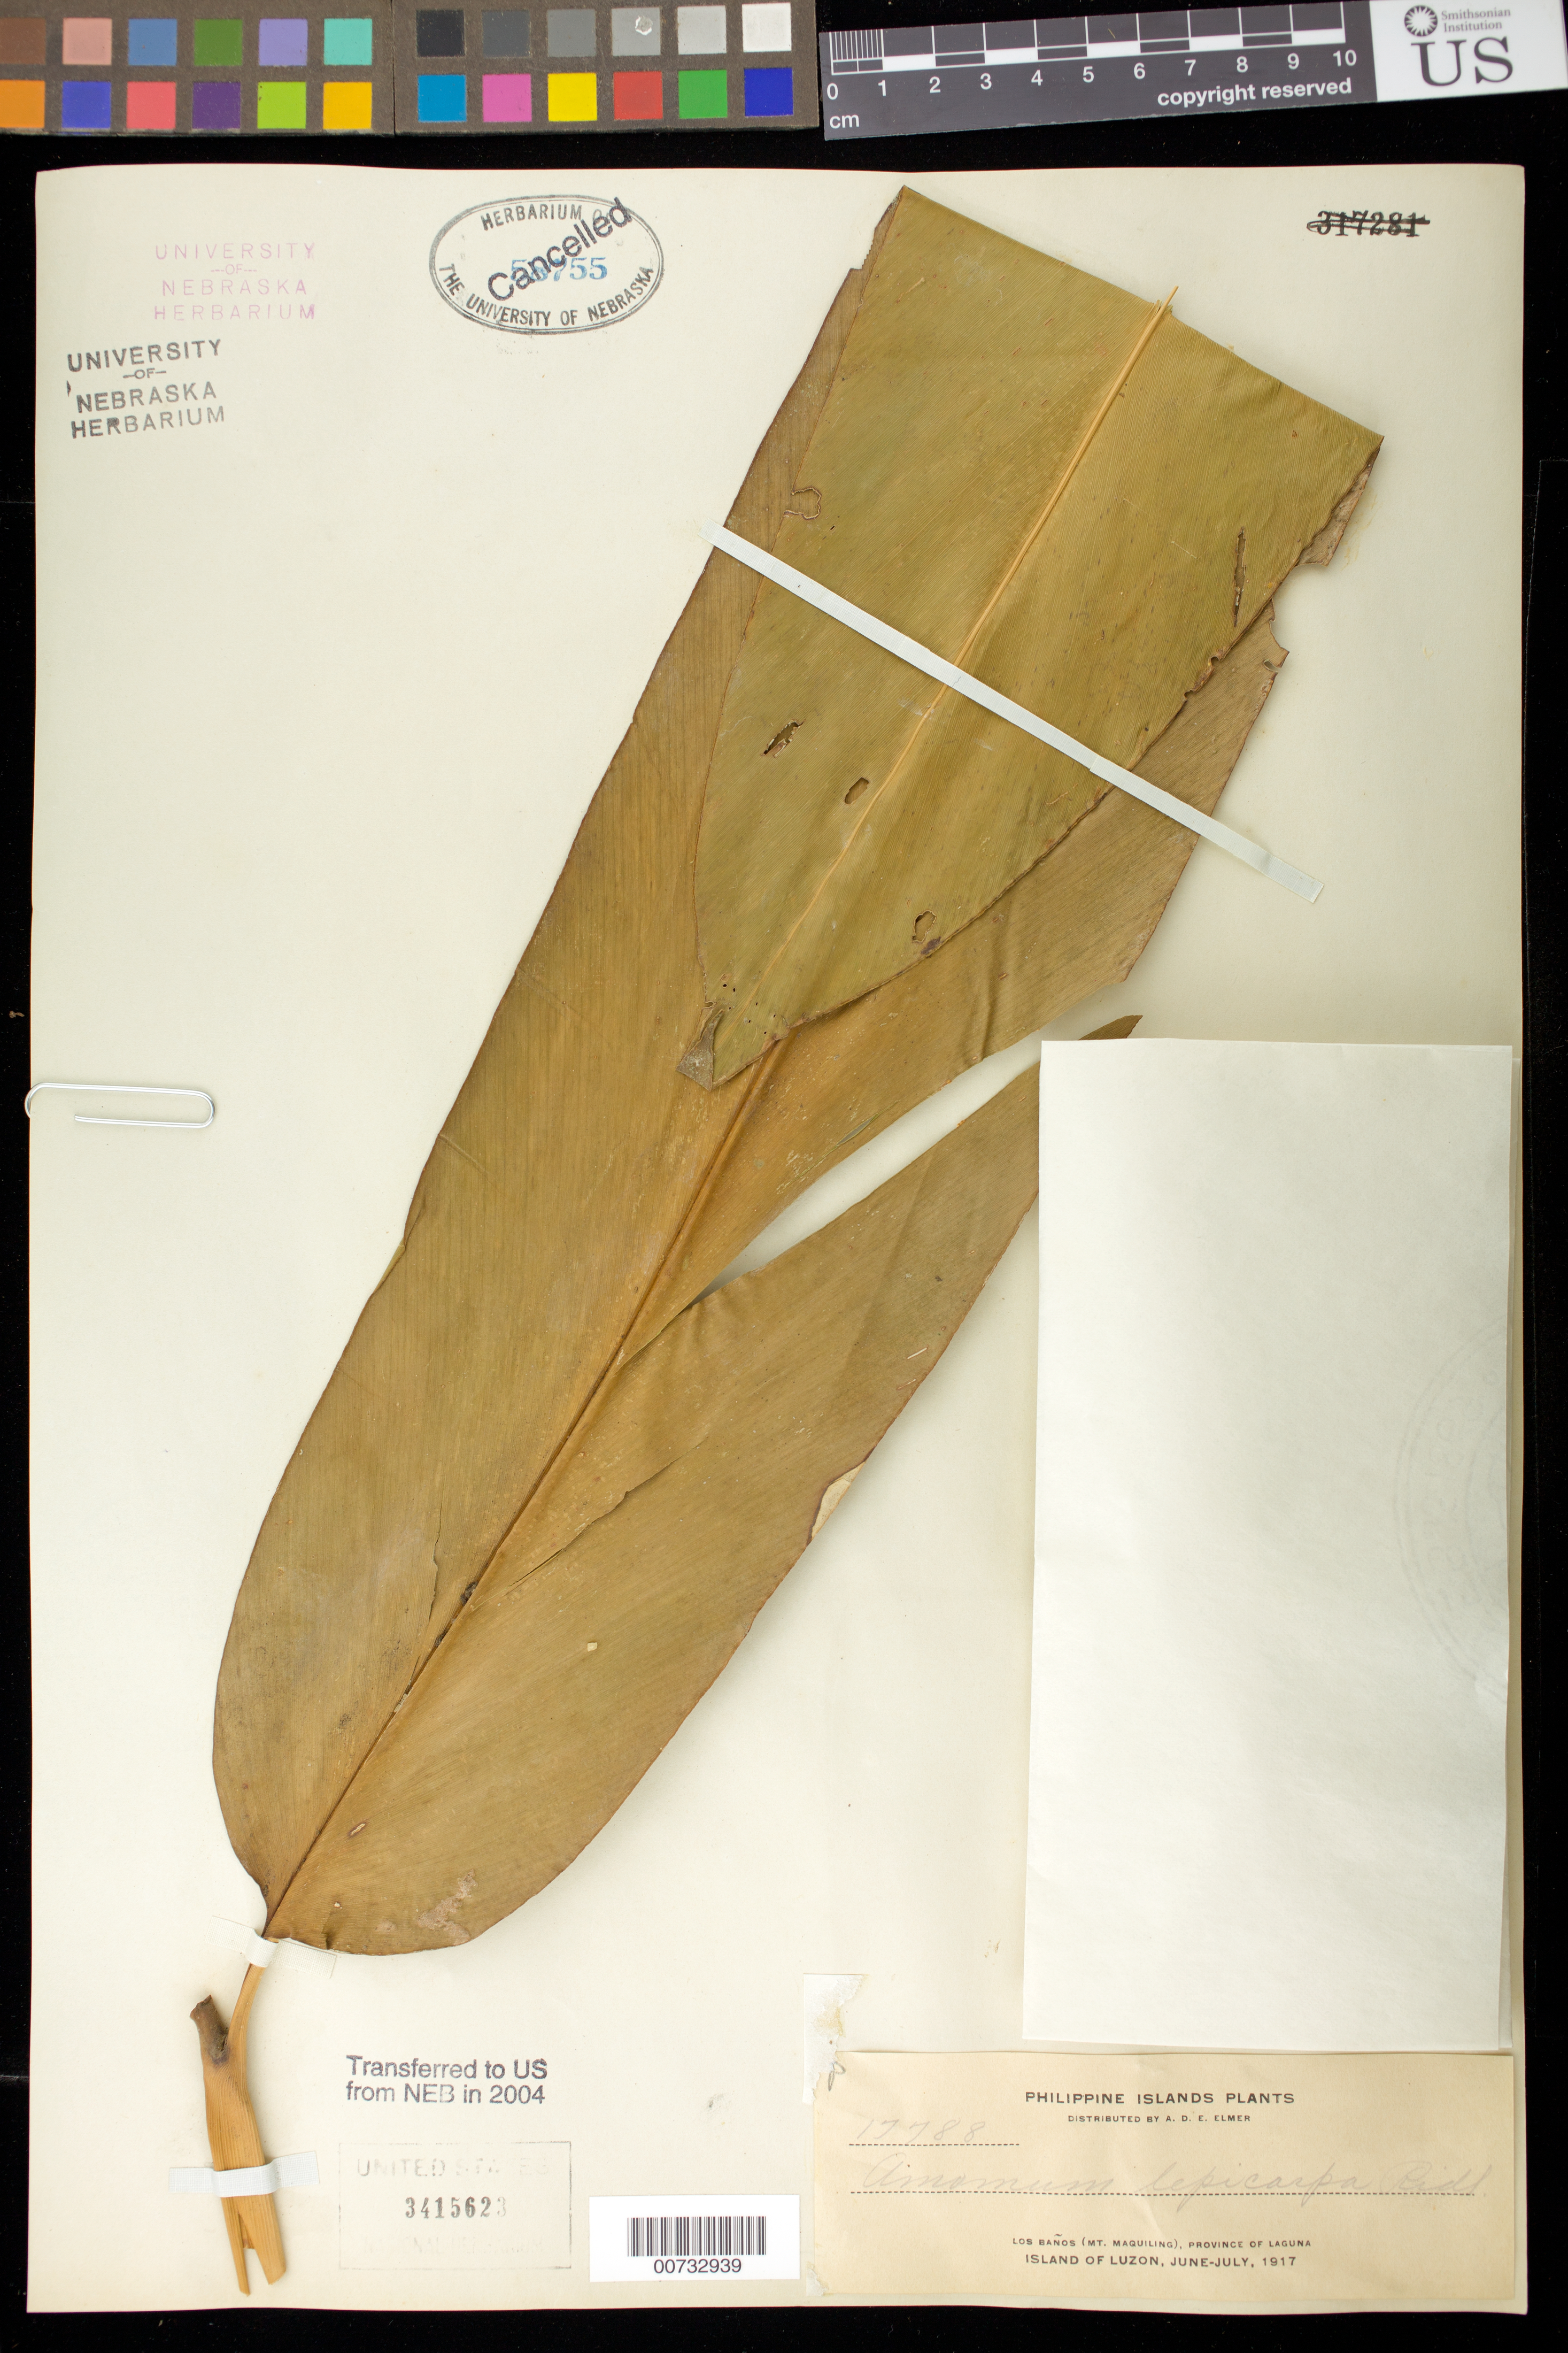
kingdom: Plantae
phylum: Tracheophyta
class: Liliopsida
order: Zingiberales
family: Zingiberaceae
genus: Etlingera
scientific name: Etlingera alba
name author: (K. Schum.) A.D. Poulsen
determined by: Docot, Rudolph Valentino A.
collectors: A. D. E. Elmer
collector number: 17788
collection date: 1917-06/1917-07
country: Philippines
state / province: Calabarzon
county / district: Laguna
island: Luzon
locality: Los Banos, Mt Maquiling.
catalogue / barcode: US 3415623